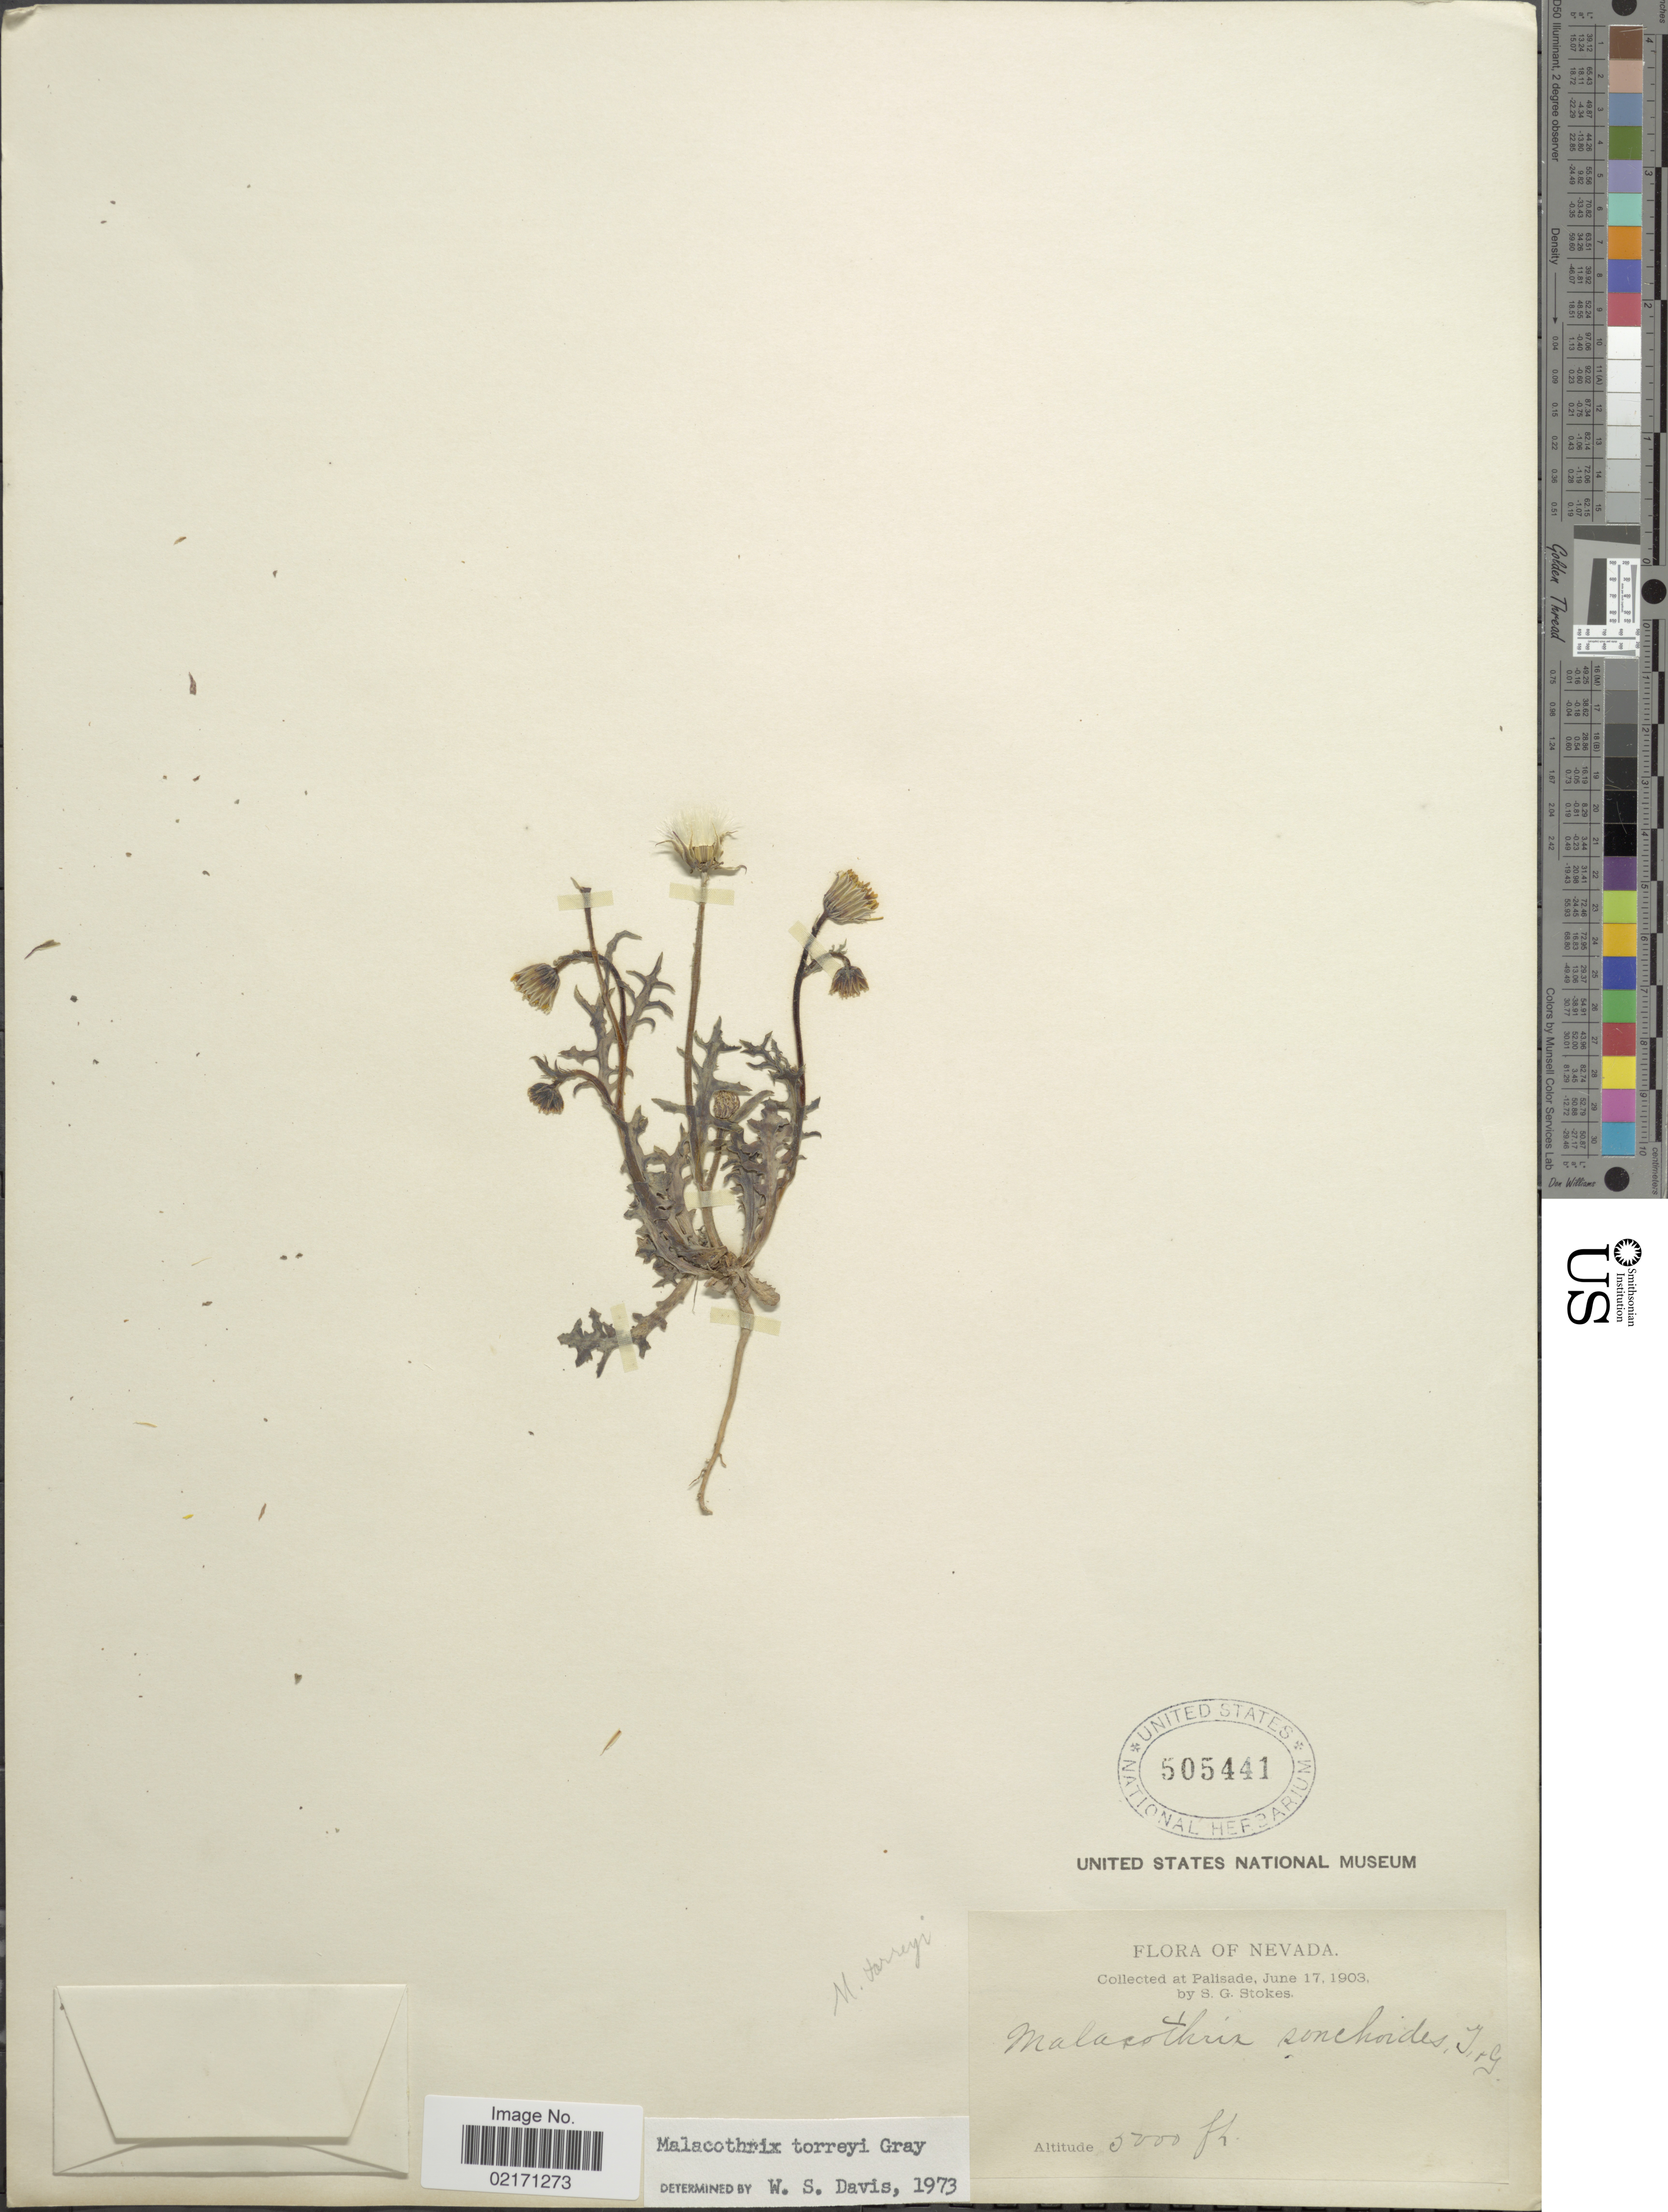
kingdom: Plantae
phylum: Tracheophyta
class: Magnoliopsida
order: Asterales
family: Asteraceae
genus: Malacothrix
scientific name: Malacothrix torreyi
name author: A. Gray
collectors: S. G. Stokes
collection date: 1903-06-17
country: United States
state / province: Nevada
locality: Palisade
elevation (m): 1524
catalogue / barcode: US 505441